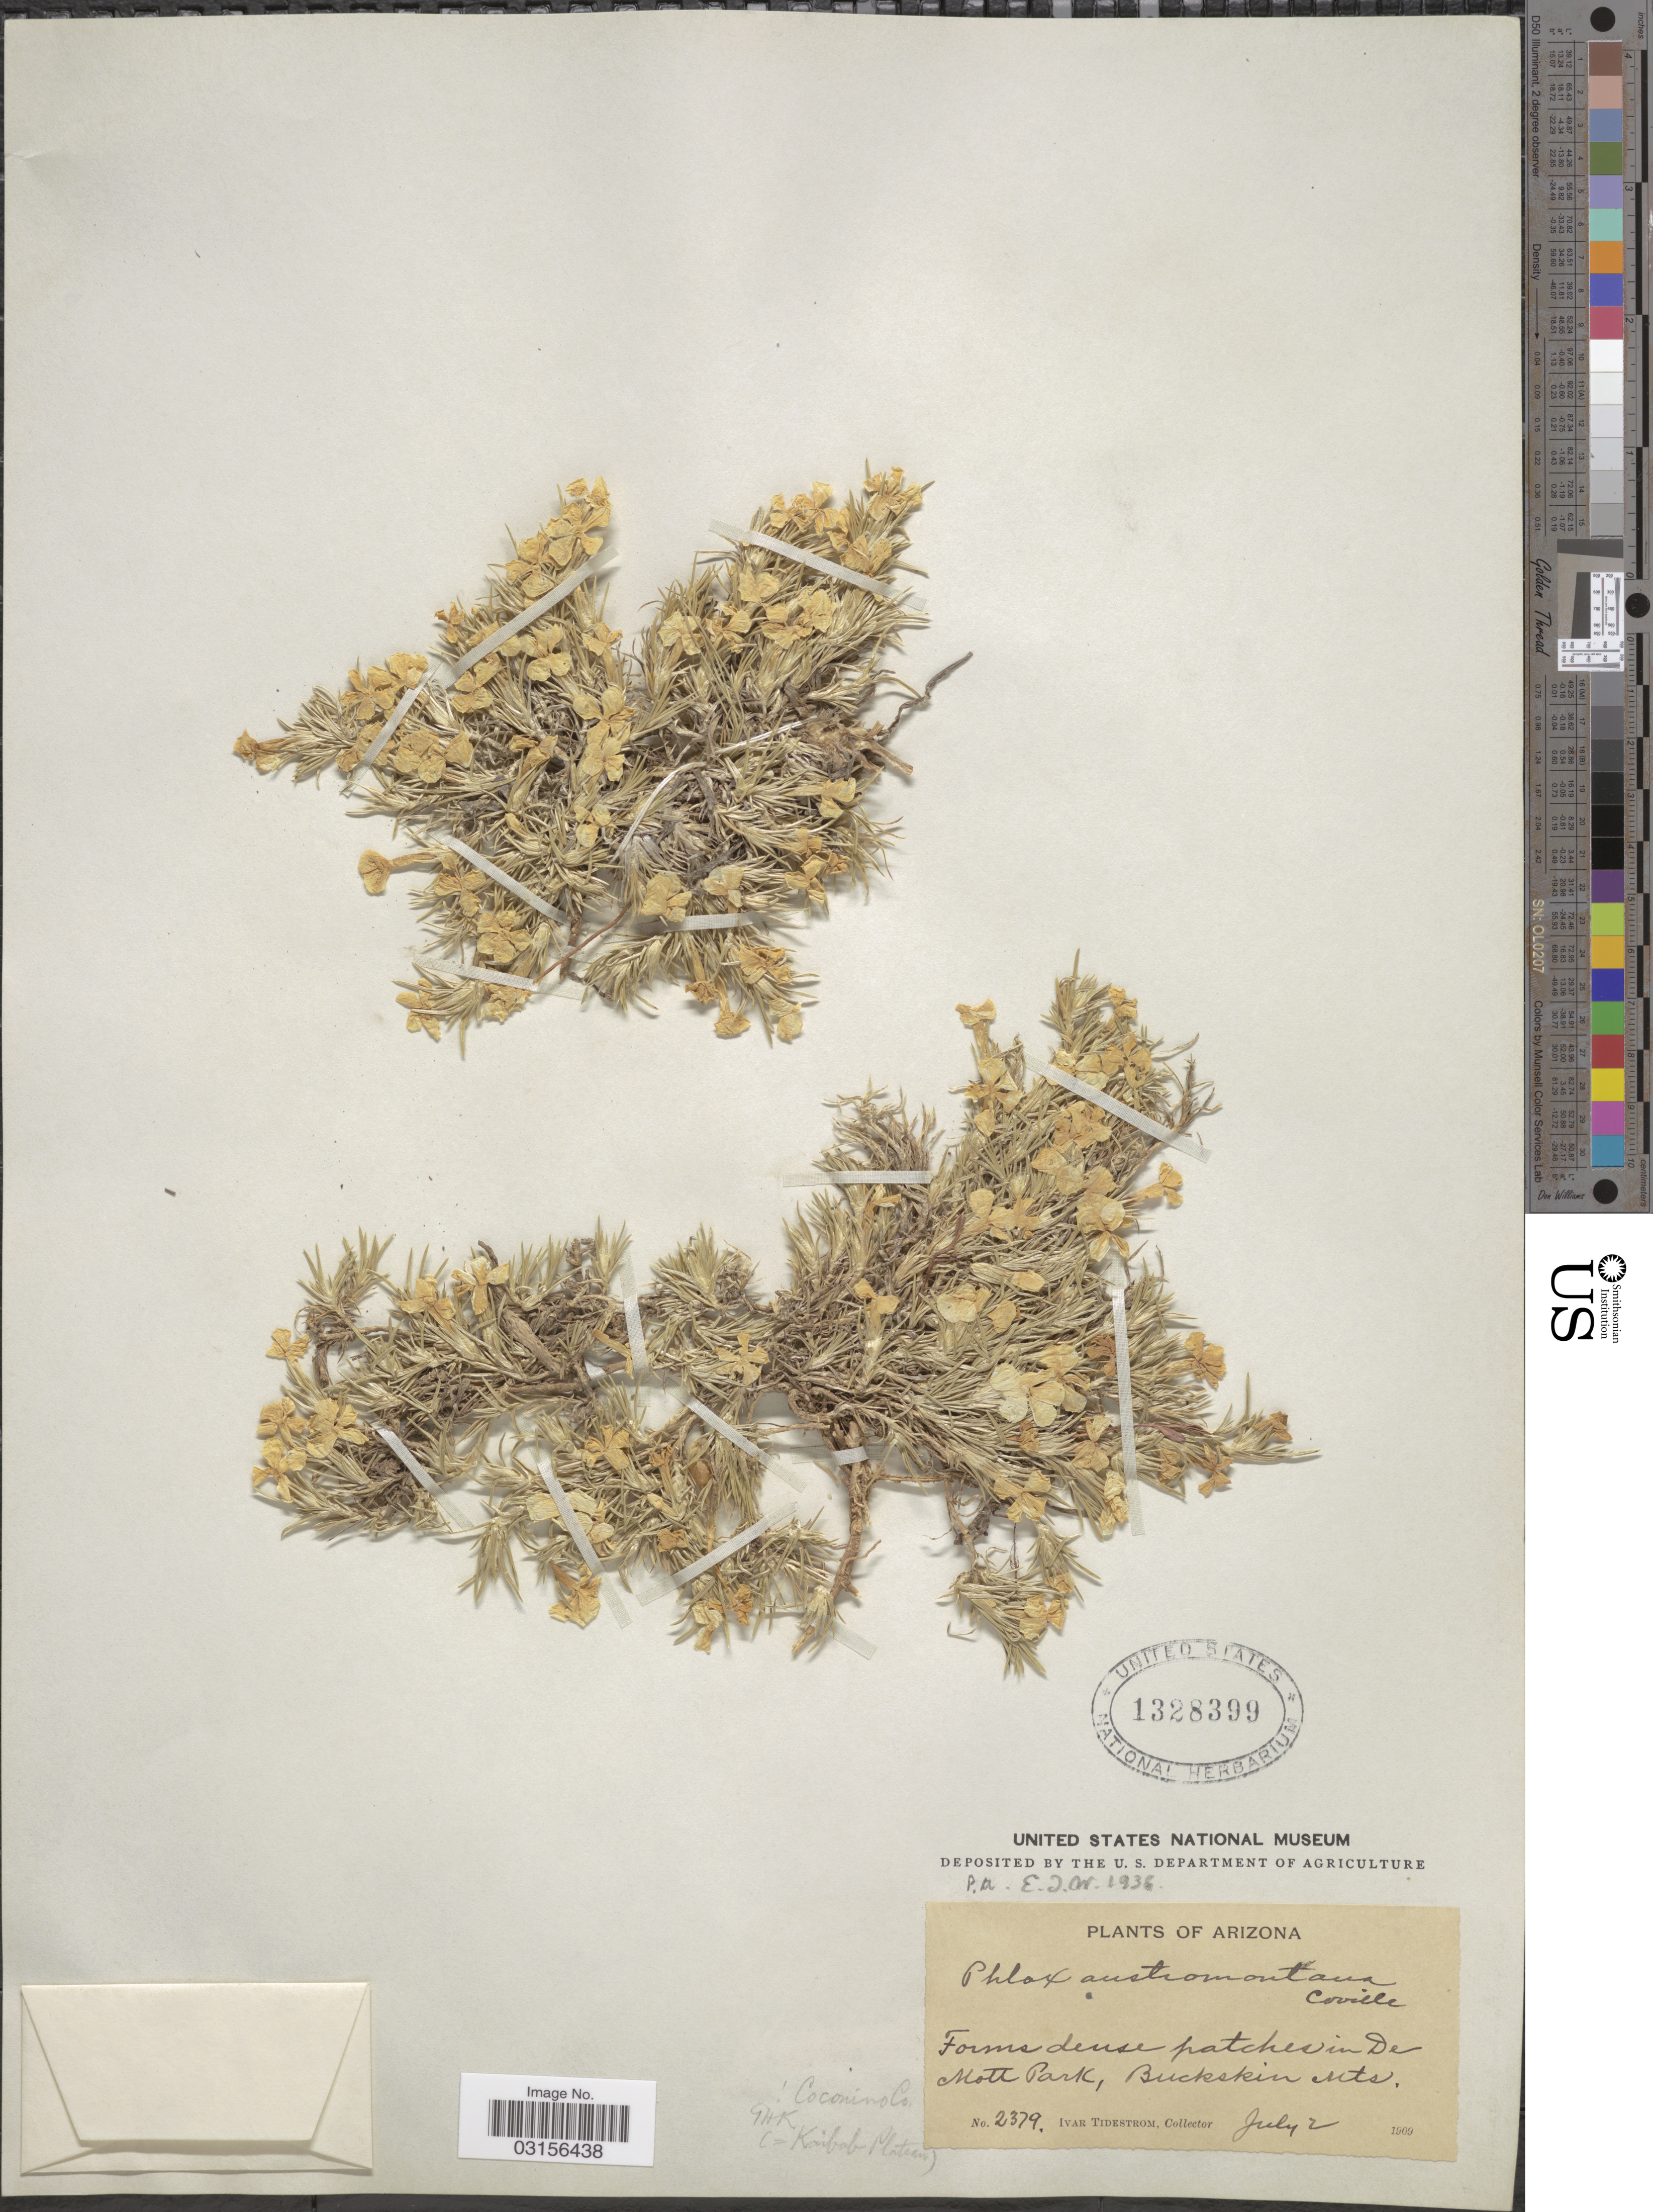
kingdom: Plantae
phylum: Tracheophyta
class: Magnoliopsida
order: Ericales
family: Polemoniaceae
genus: Phlox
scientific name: Phlox austromontana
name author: Coville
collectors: I. F. Tidestrom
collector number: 2379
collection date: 1909-07-02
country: United States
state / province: Arizona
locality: De Mott Park, Buckskin Mts. Coconino Co.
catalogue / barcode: US 1328399